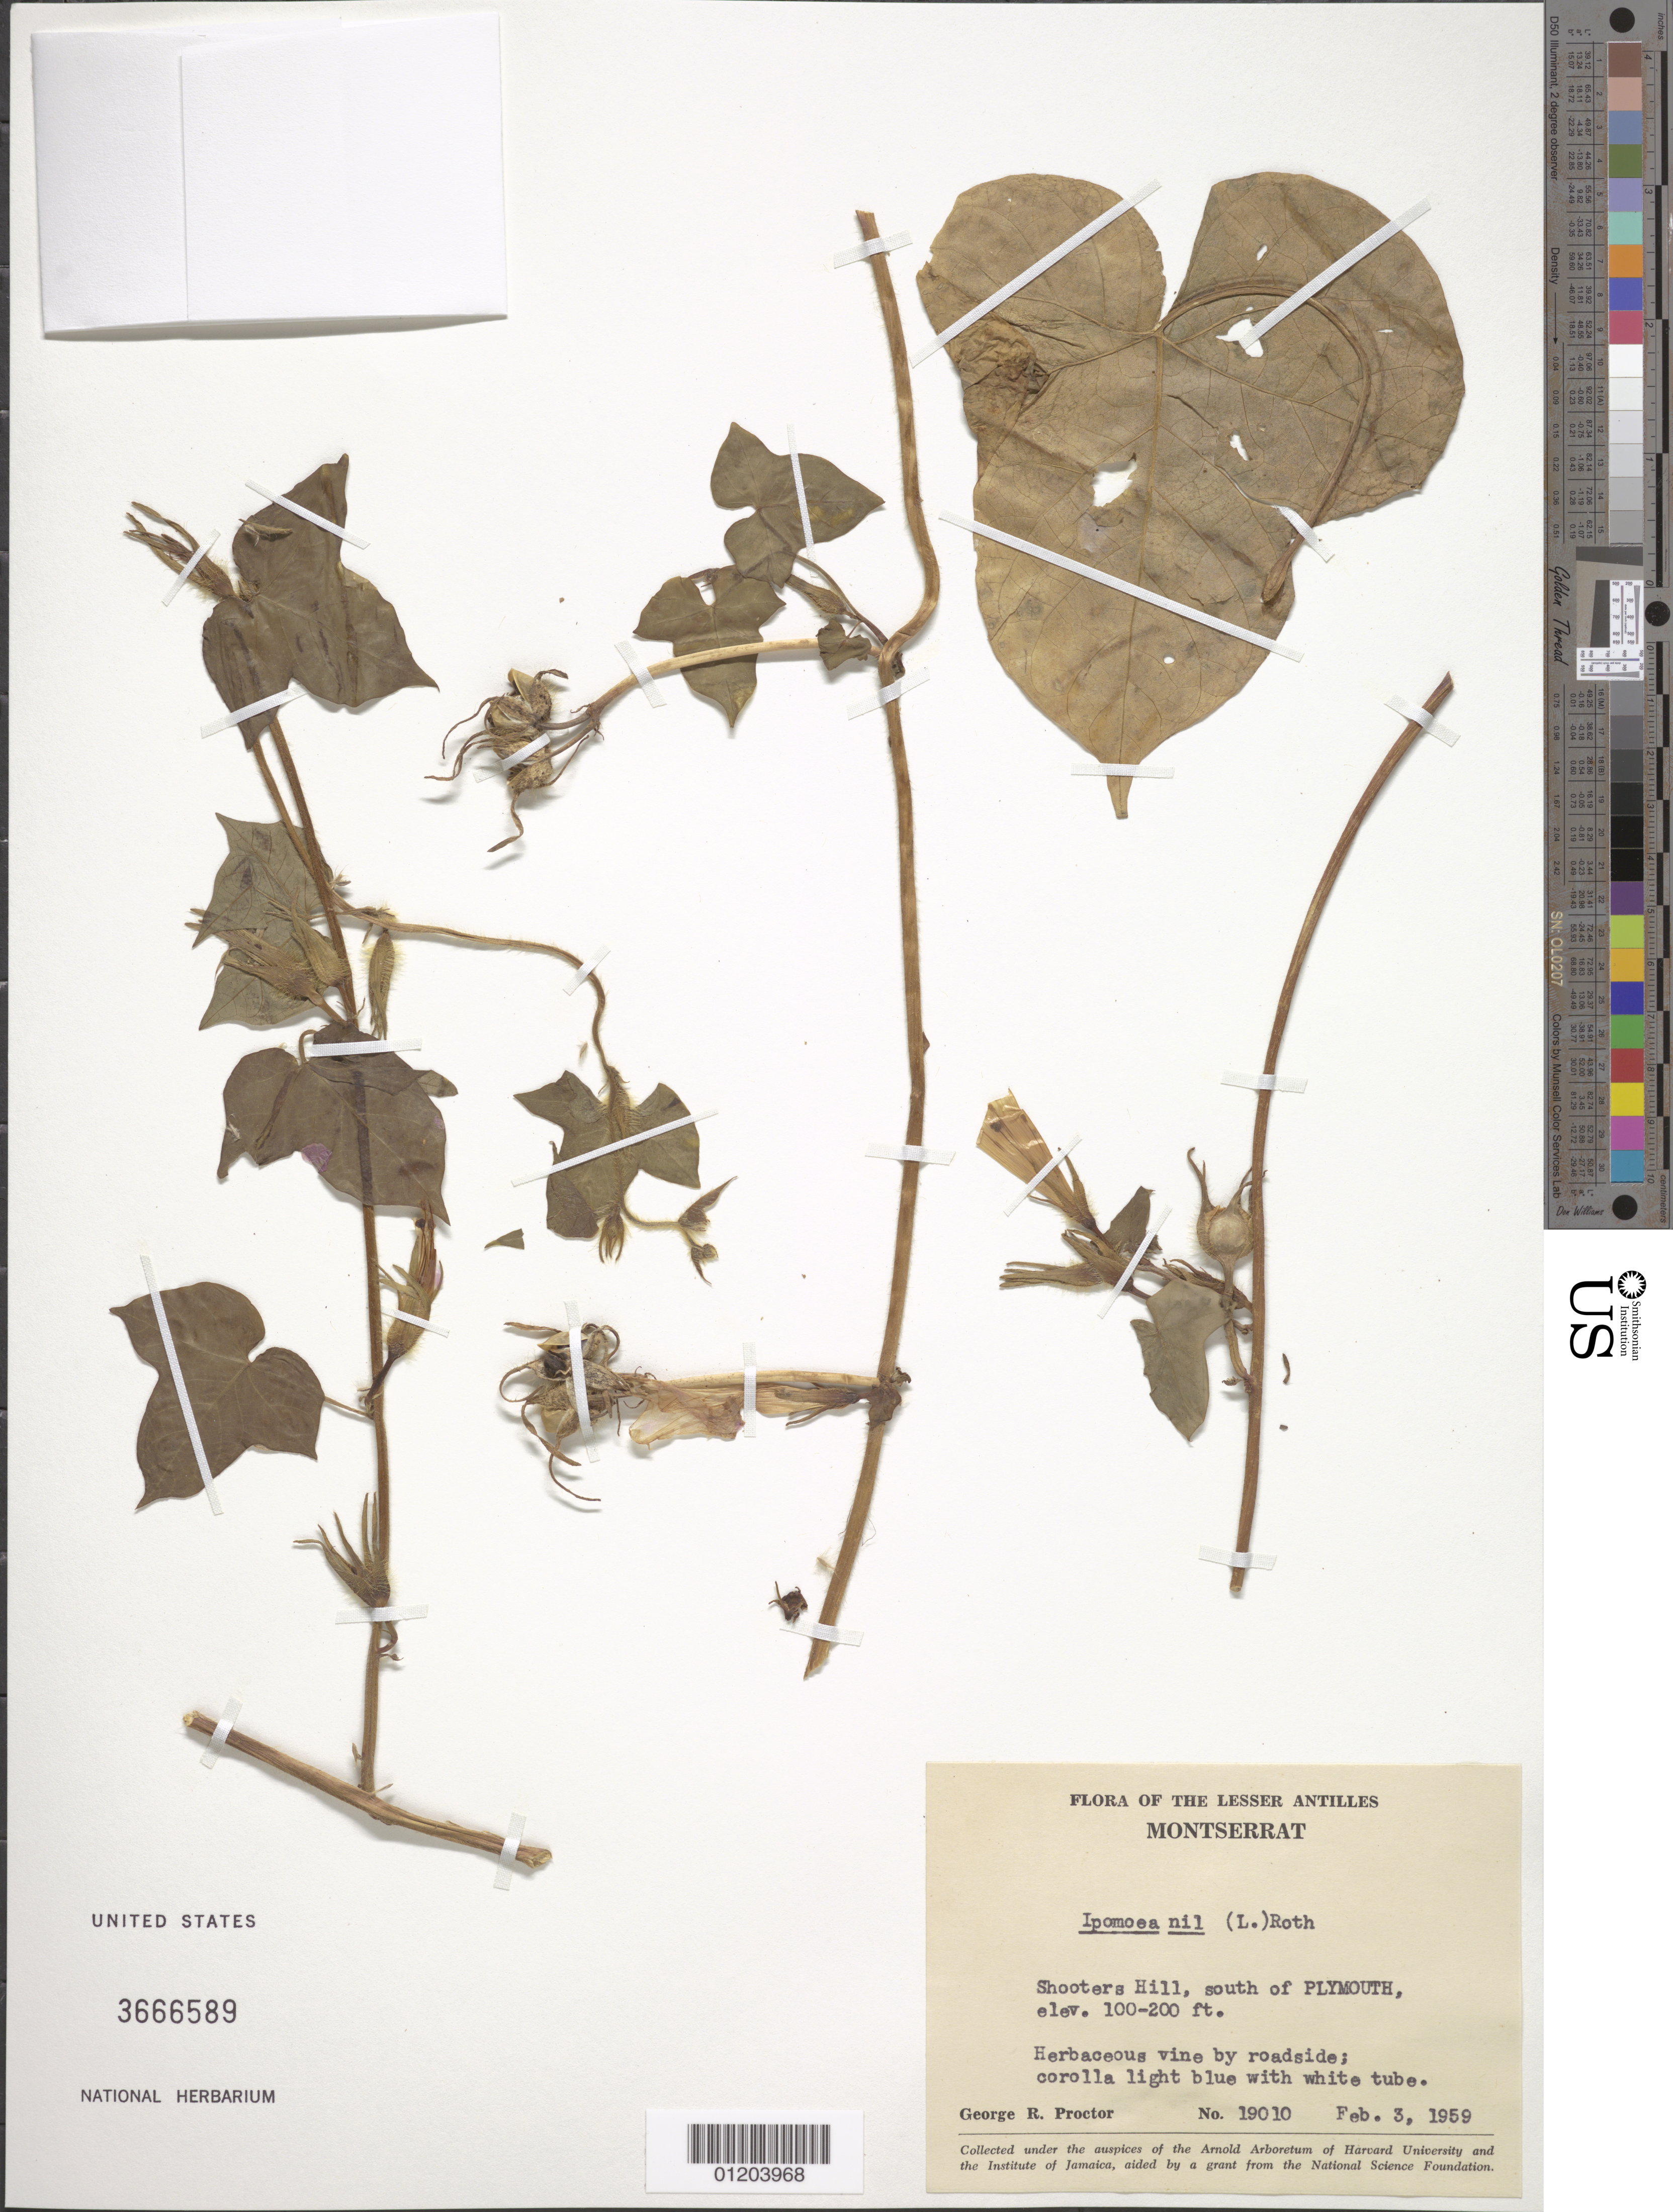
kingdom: Plantae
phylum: Tracheophyta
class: Magnoliopsida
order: Solanales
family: Convolvulaceae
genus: Ipomoea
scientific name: Ipomoea nil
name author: (L.) Roth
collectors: G. R. Proctor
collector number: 19010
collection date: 1959-02-03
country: Montserrat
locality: Shooters Hill, S of Plymouth.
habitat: By roadside.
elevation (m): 30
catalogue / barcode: US 3666589